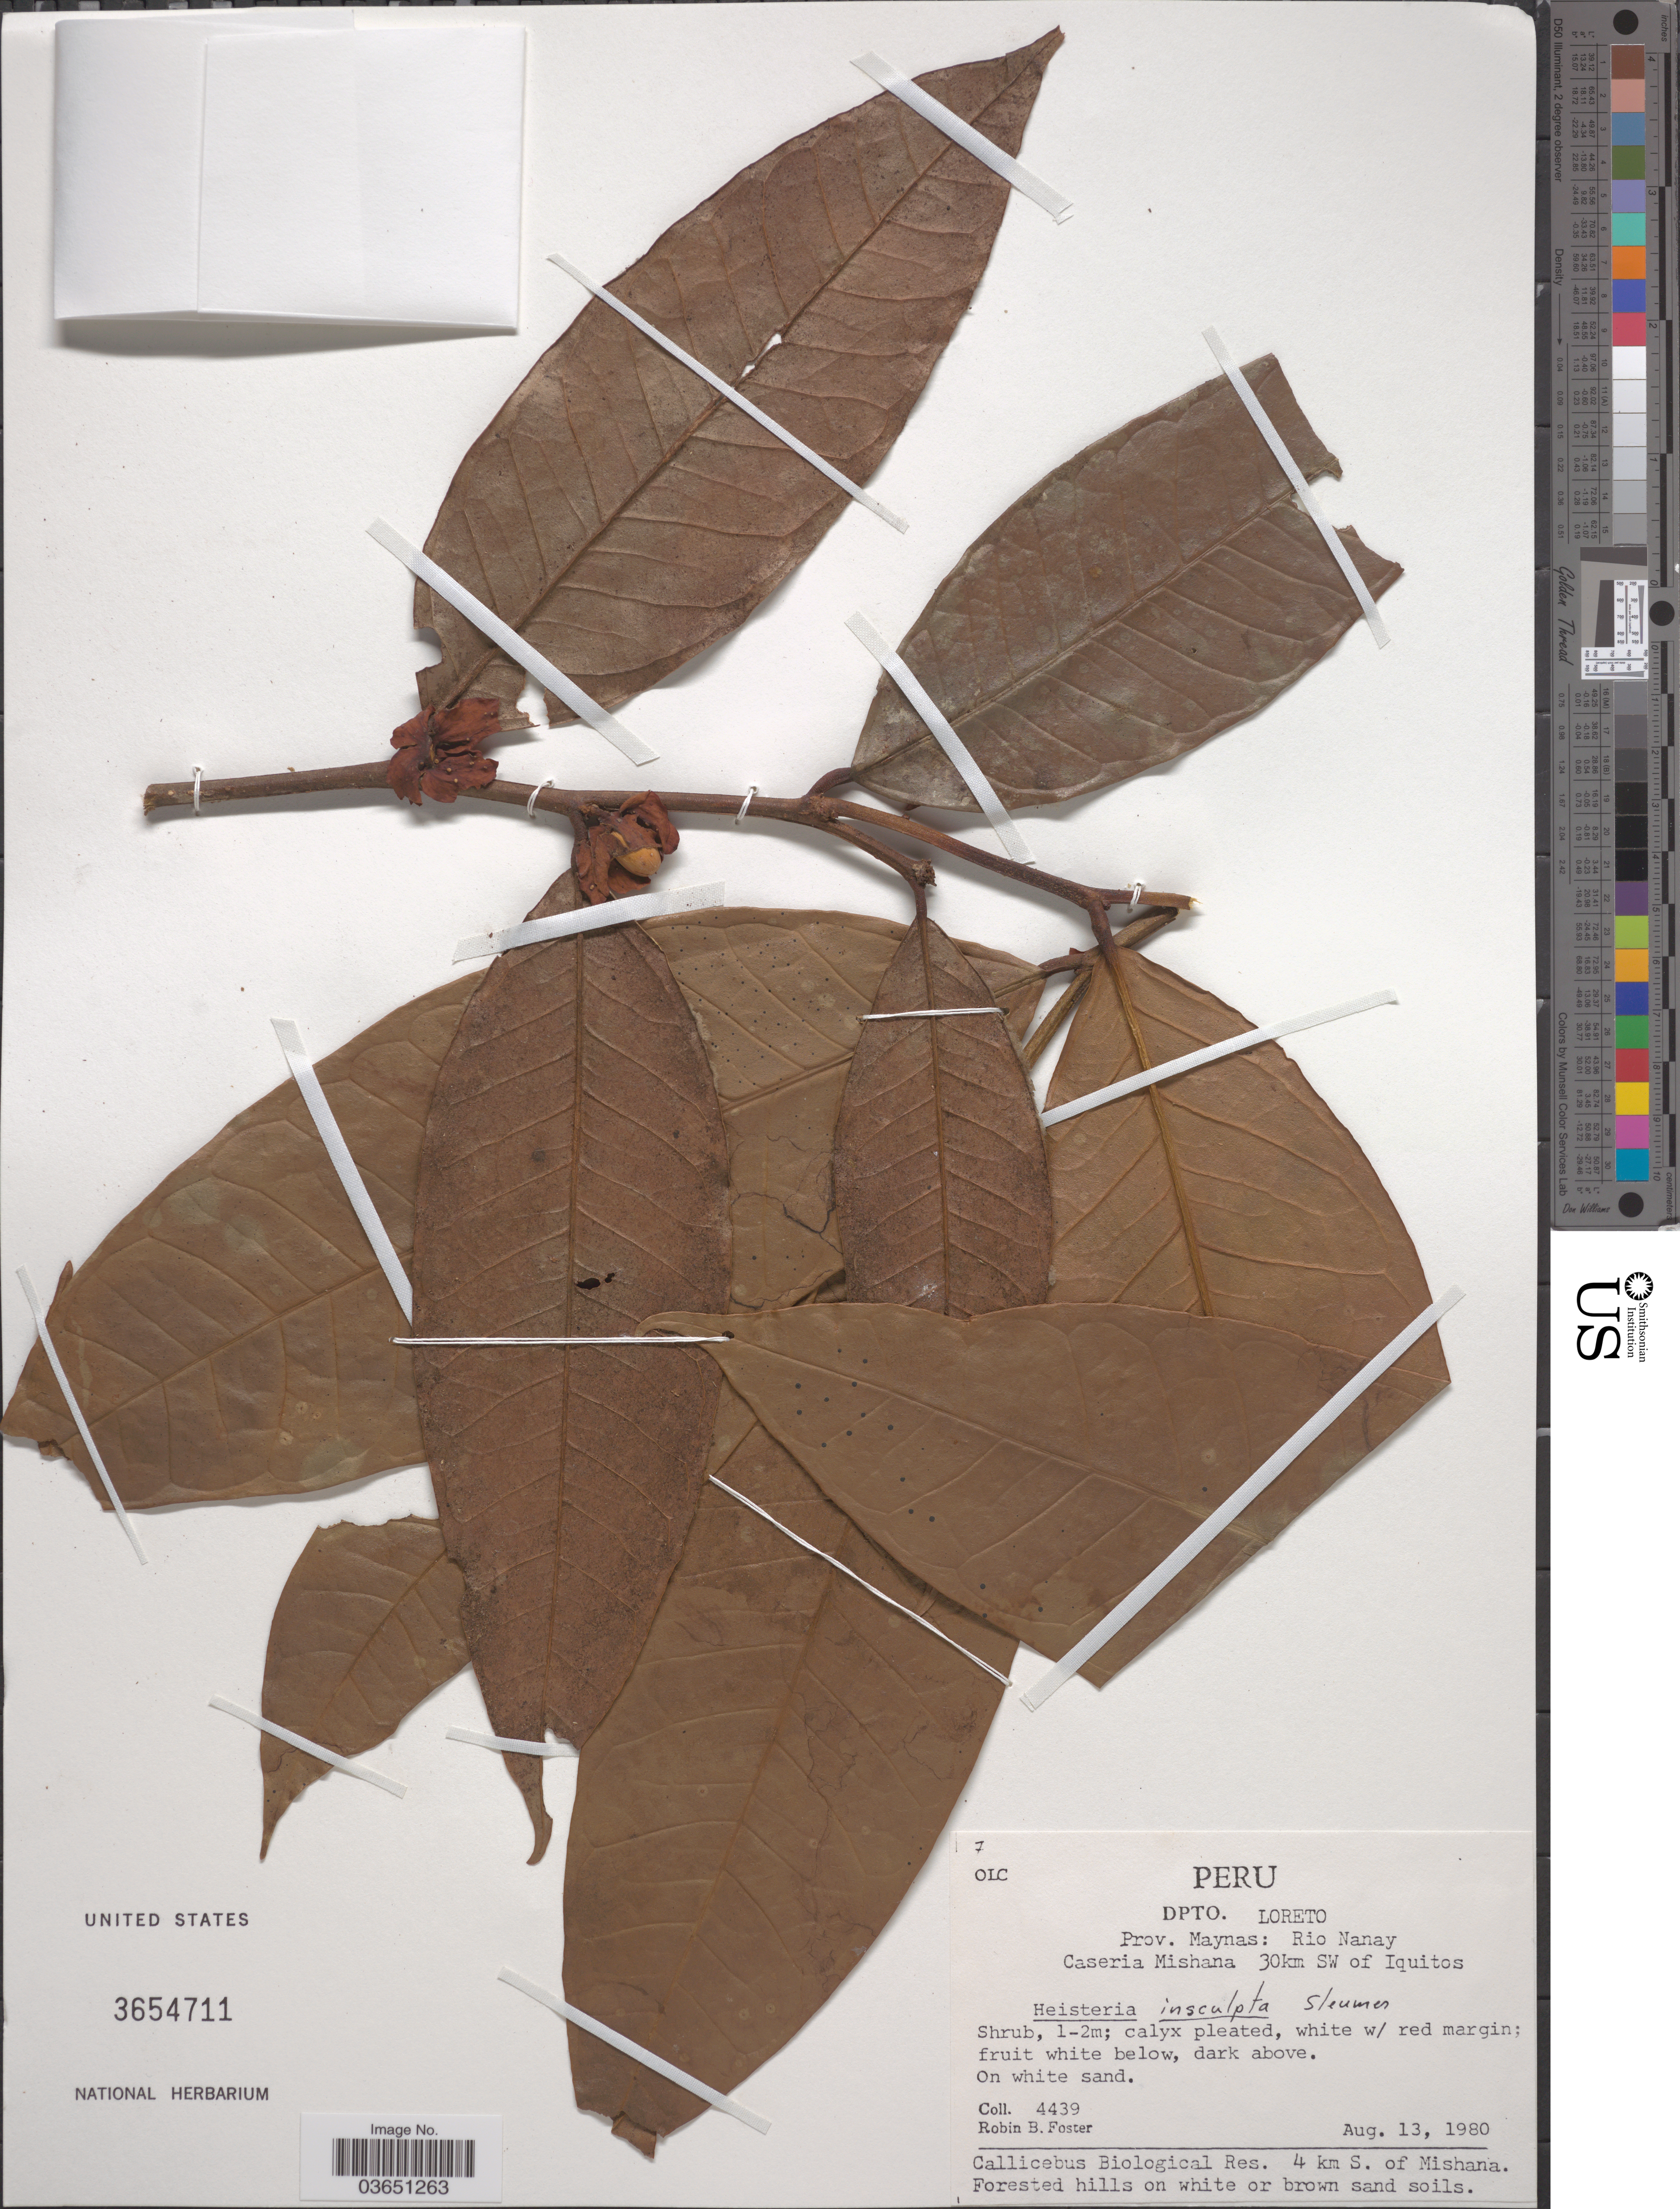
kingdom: Plantae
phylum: Tracheophyta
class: Magnoliopsida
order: Santalales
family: Erythropalaceae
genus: Heisteria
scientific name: Heisteria insculpta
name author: Sleumer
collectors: R. B. Foster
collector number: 4439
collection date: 1980-08-13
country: Peru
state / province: Loreto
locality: Dpto. Loreto. Prov. Maynas: Rio Nanay. Caserio Mishana 30km SW of Iquitos.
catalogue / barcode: US 3654711